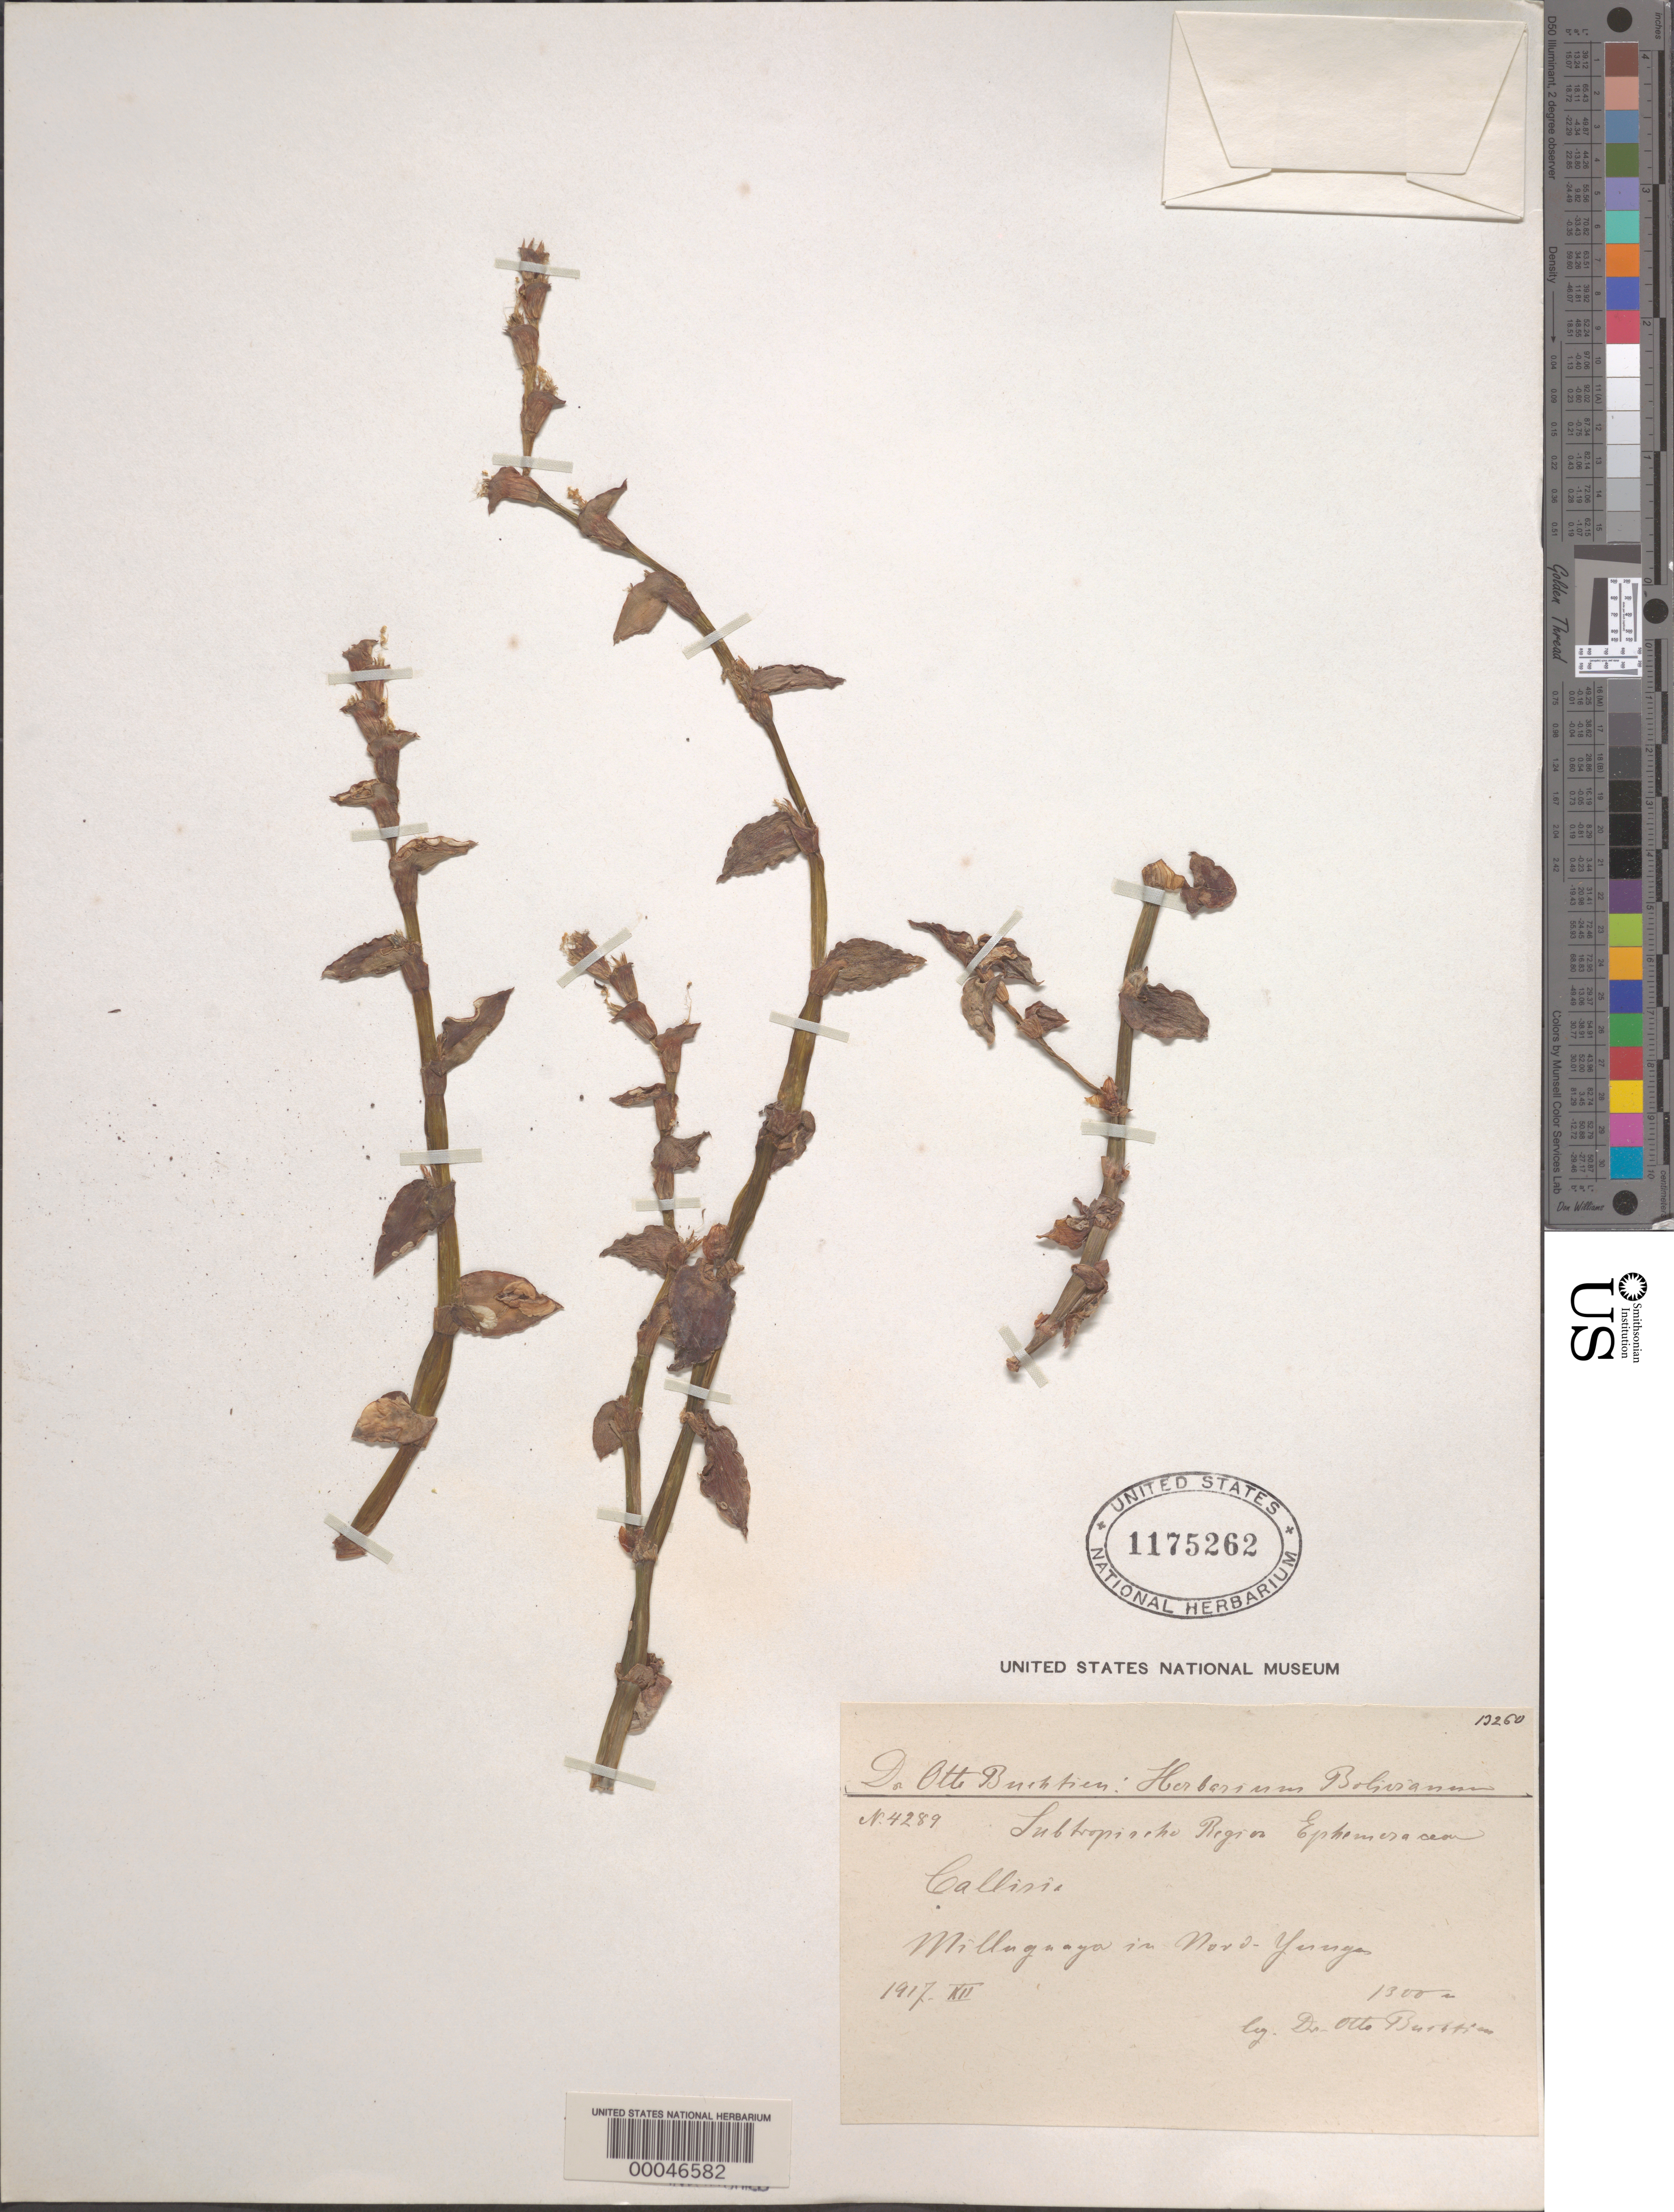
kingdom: Plantae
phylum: Tracheophyta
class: Liliopsida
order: Commelinales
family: Commelinaceae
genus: Callisia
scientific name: Callisia repens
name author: (Jacq.) L.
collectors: O. Buchtien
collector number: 13260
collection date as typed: Dec 1917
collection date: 1917-12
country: Bolivia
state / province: La Paz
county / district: Nor Yungas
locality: Milluguaya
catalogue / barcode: US 1175262